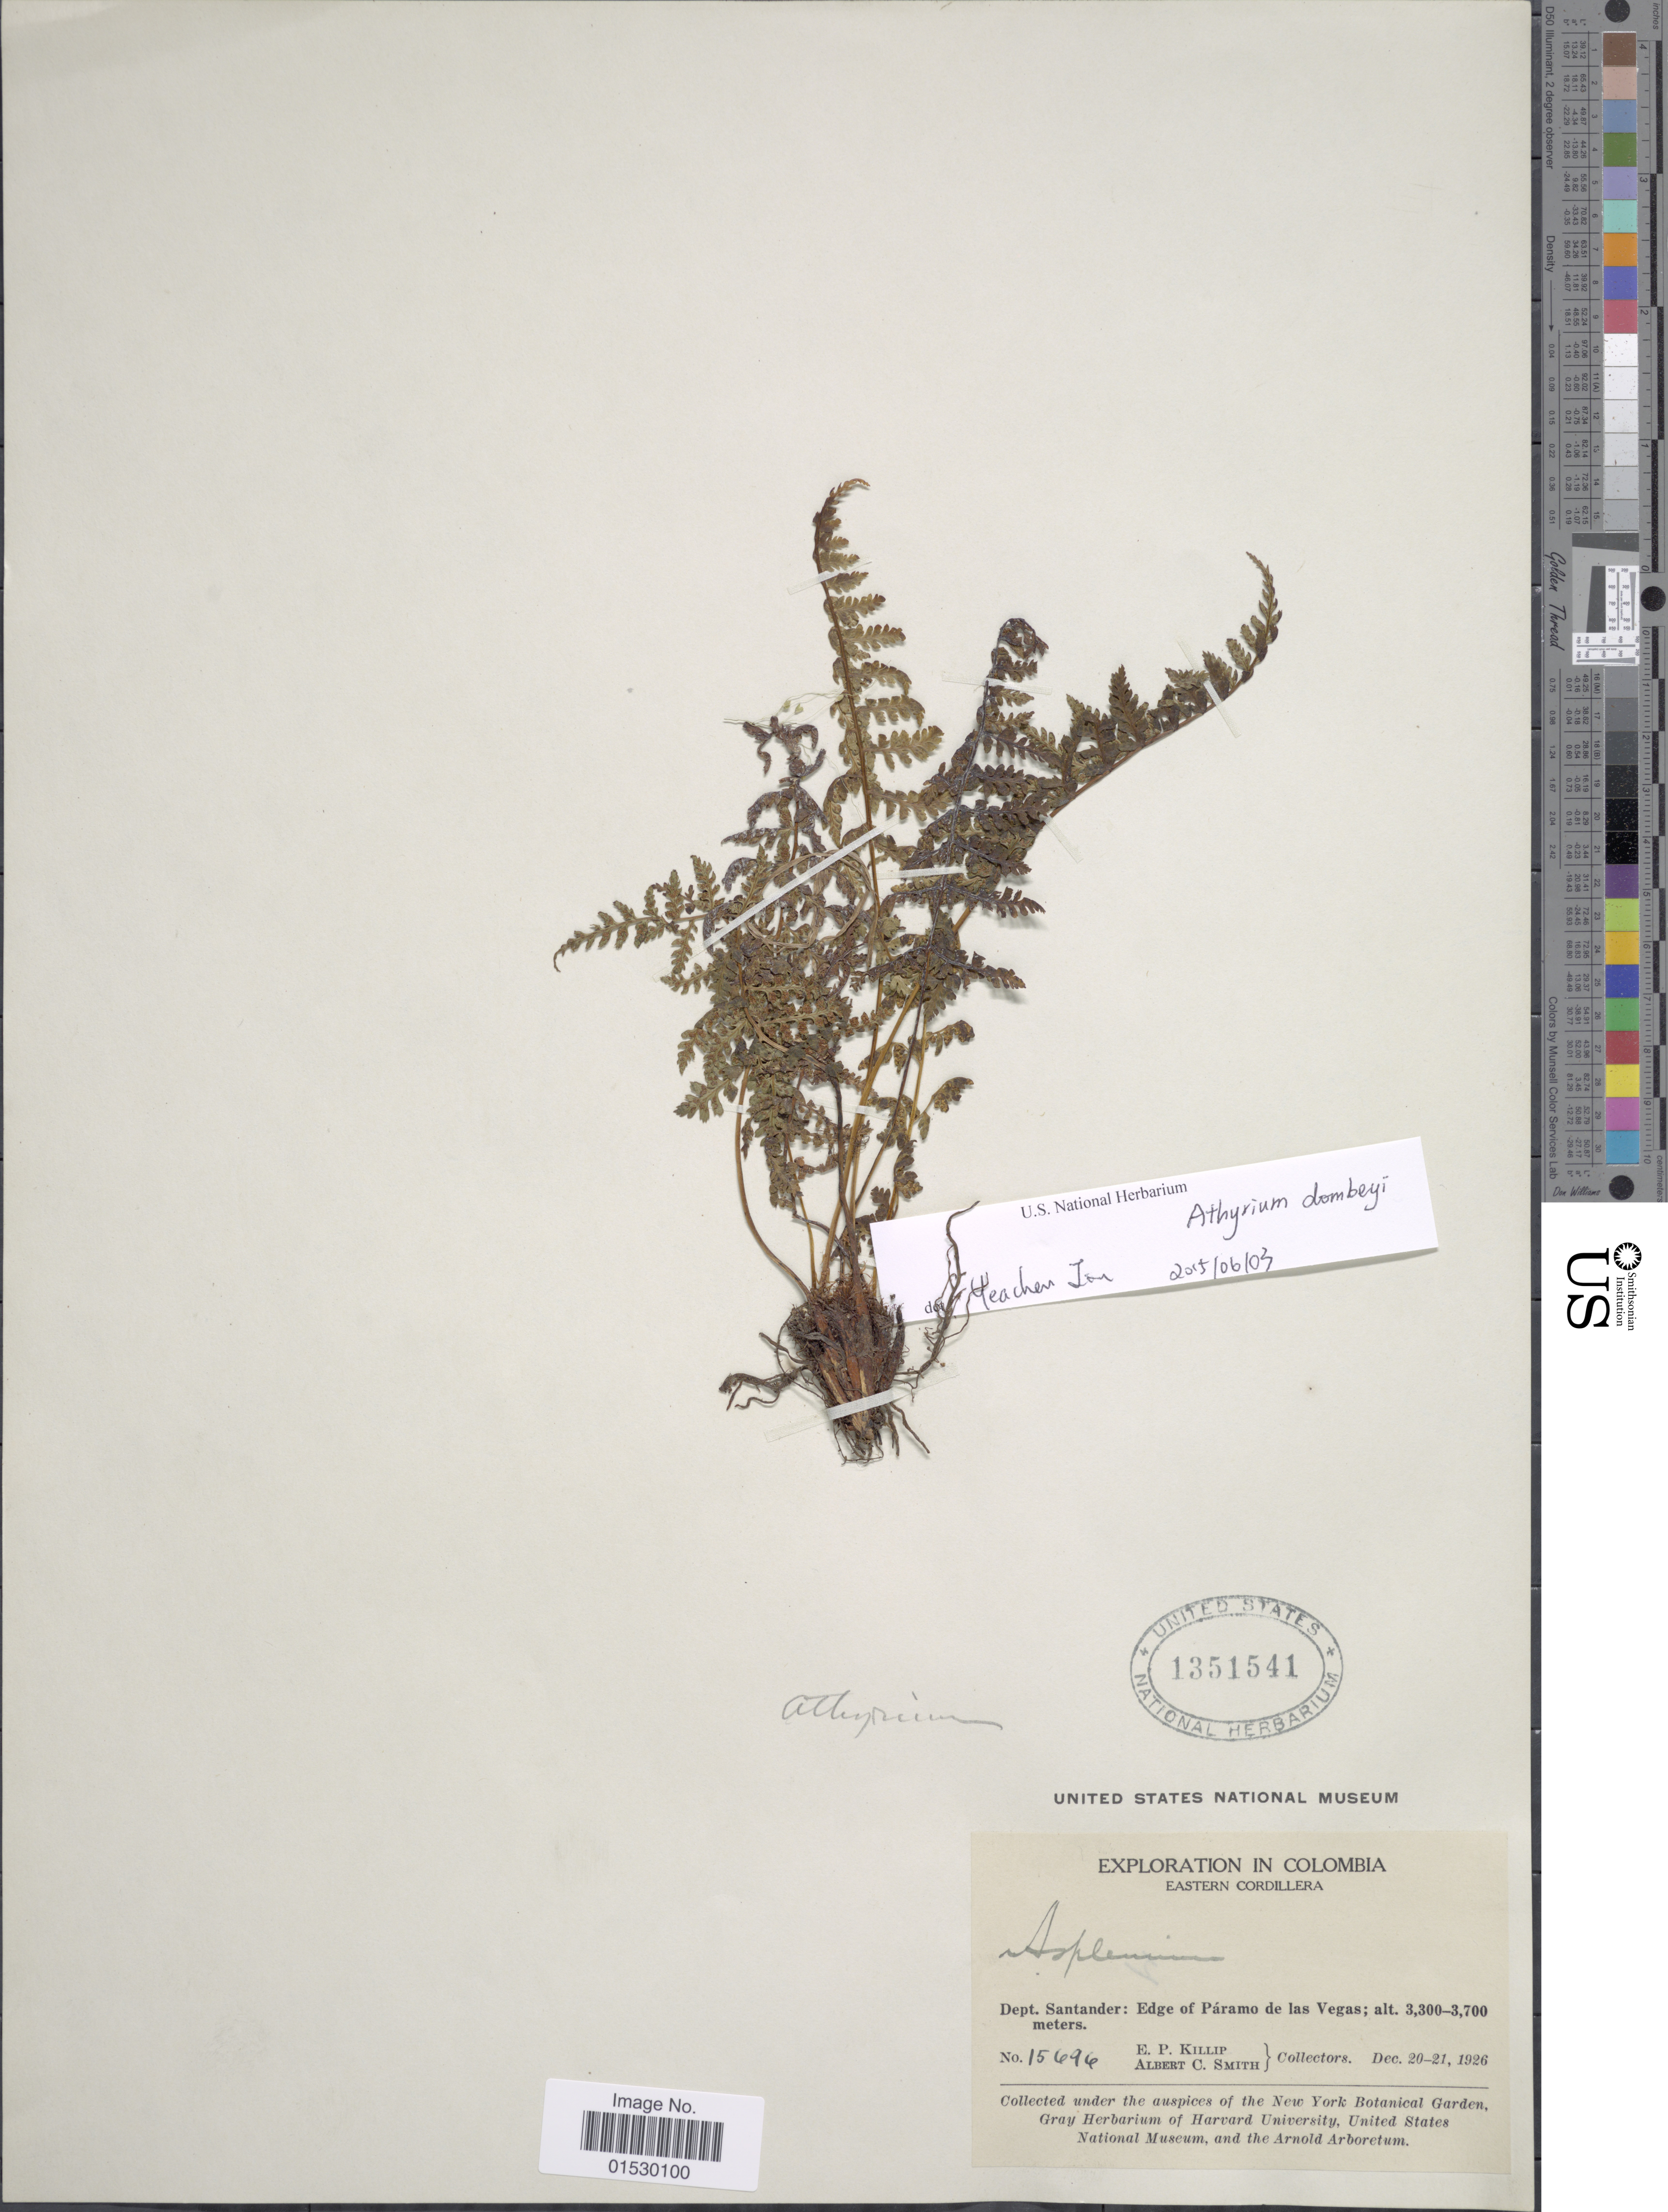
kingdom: Plantae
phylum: Tracheophyta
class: Polypodiopsida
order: Polypodiales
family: Athyriaceae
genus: Athyrium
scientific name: Athyrium sp.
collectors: E. P. Killip & A. C. Smith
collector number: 15696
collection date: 1926-12-20/1926-12-21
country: Colombia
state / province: Santander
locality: Eastern Cordillera, Edge of Paramo de las Vegas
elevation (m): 3300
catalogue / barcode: US 1351541